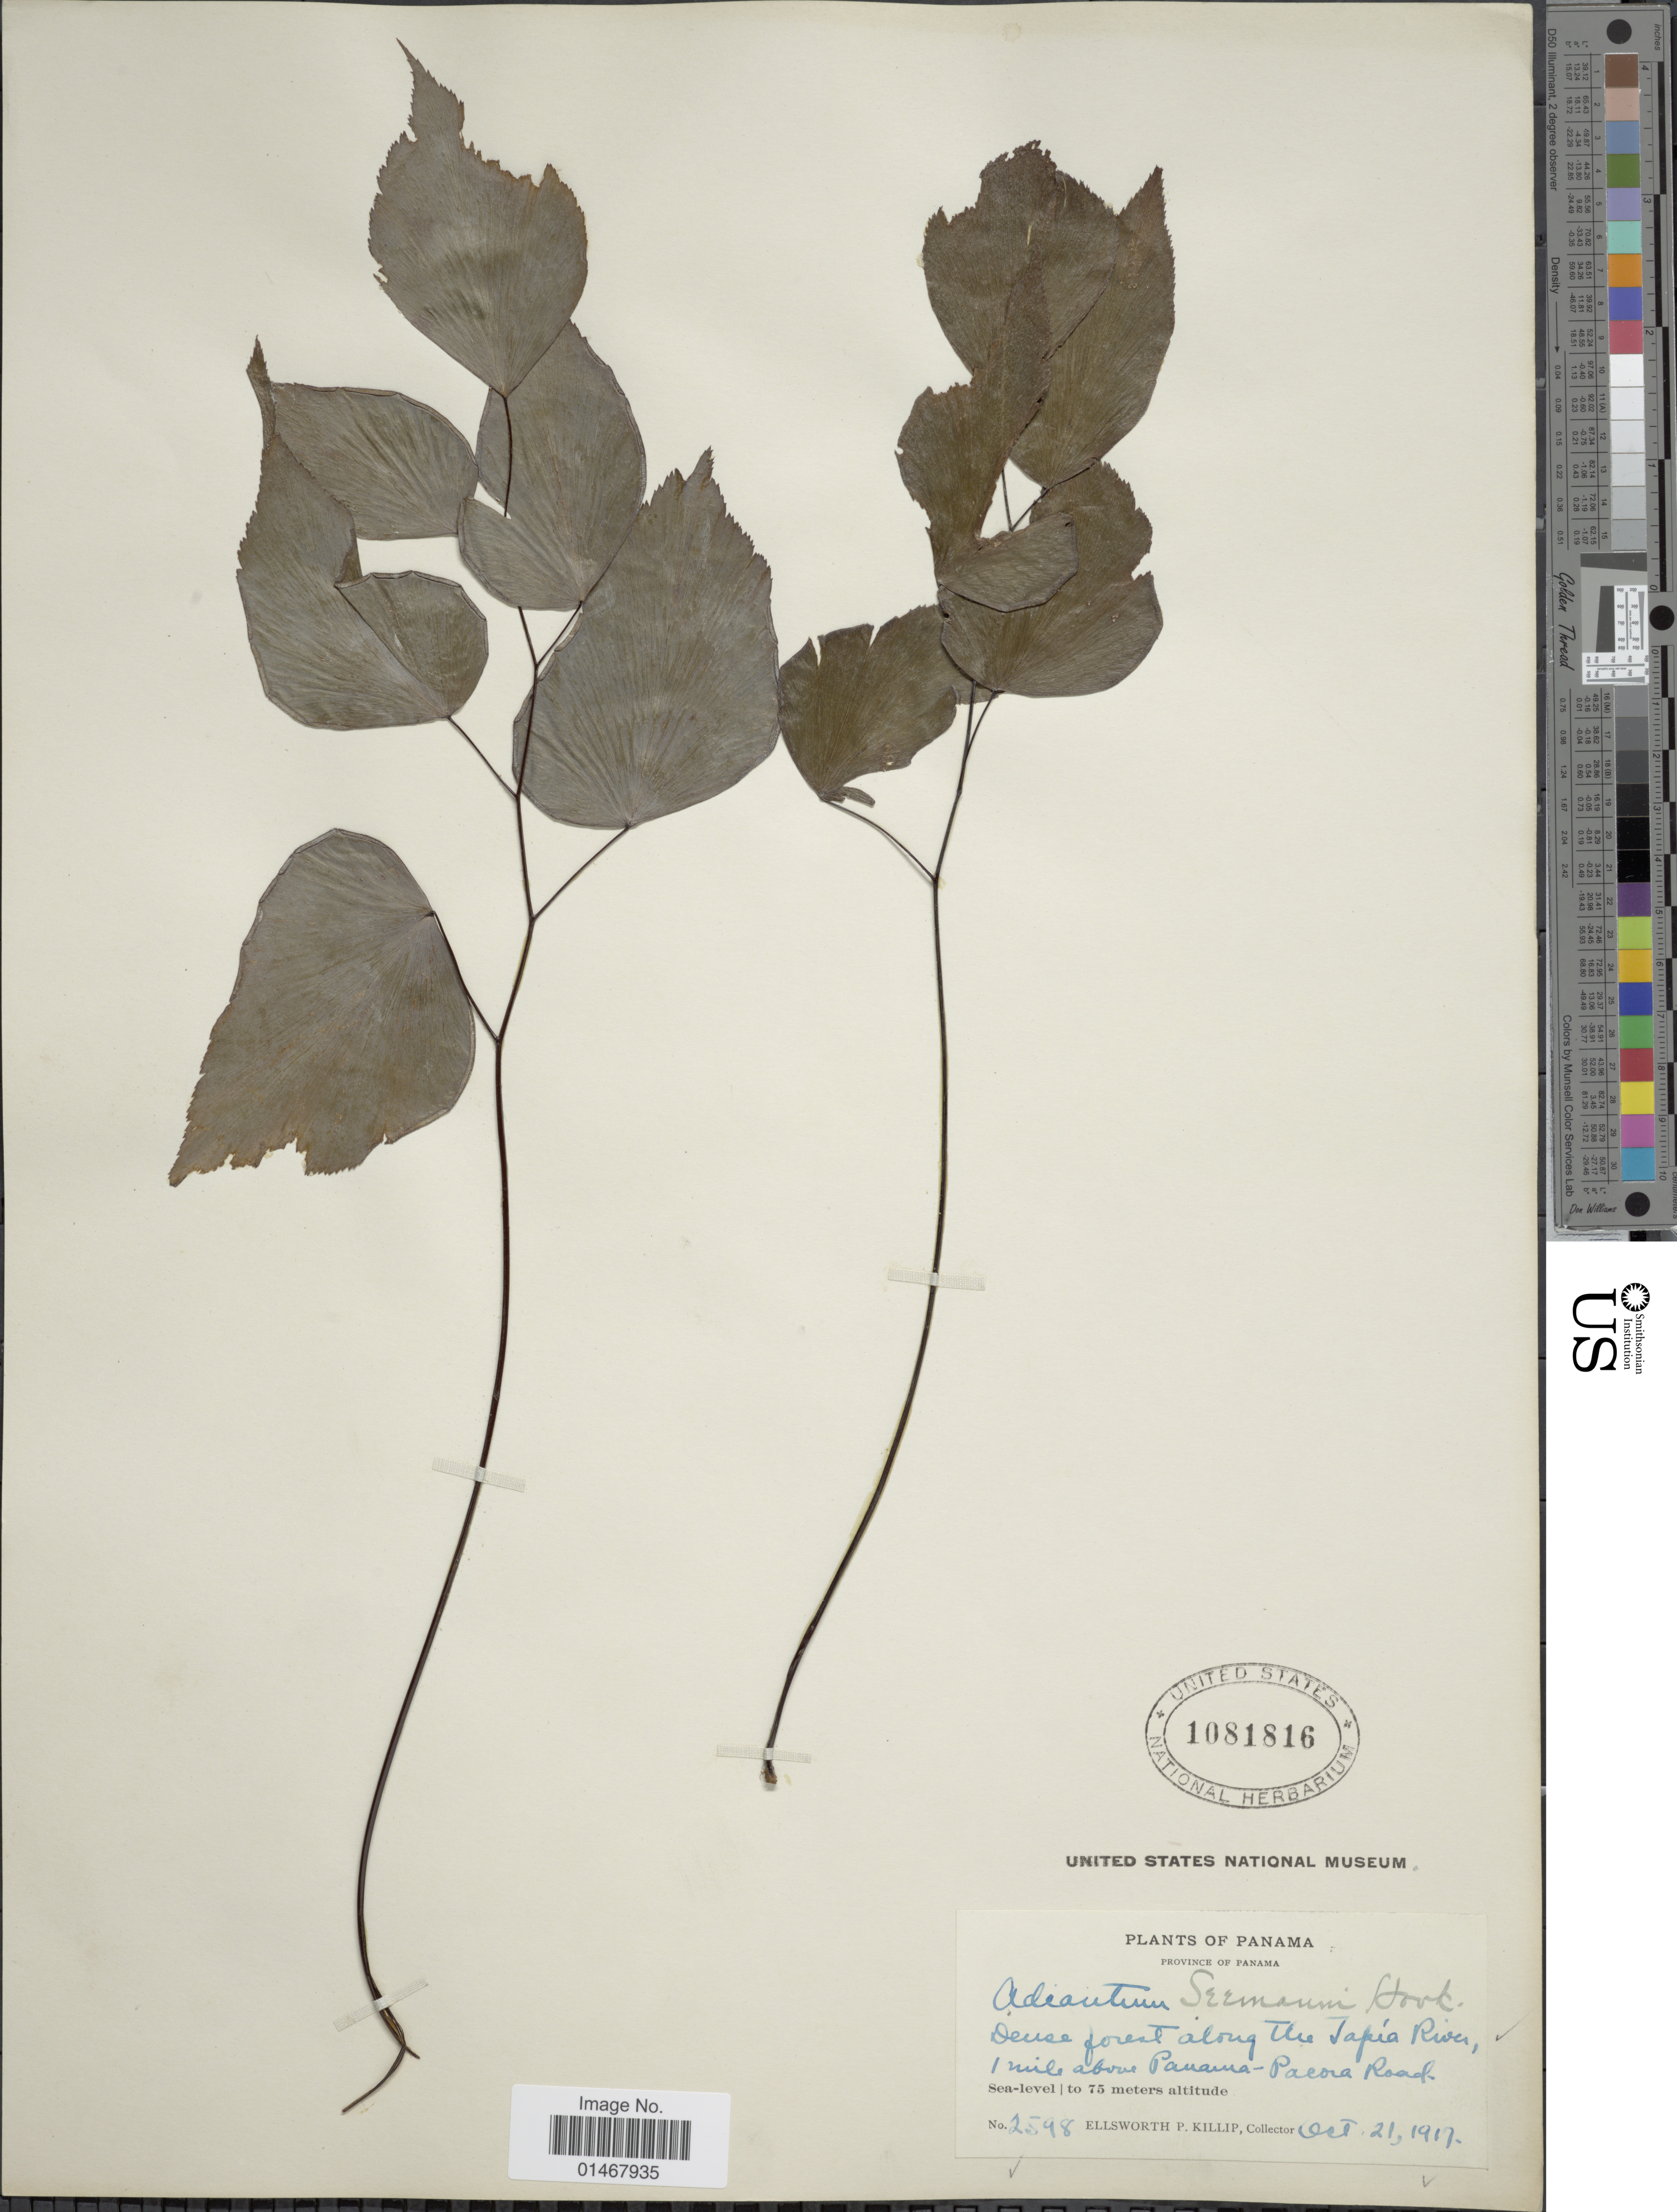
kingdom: Plantae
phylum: Tracheophyta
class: Polypodiopsida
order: Polypodiales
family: Pteridaceae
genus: Adiantum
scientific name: Adiantum seemannii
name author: Hook.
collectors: E. P. Killip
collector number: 2598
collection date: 1917-10-21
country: Panama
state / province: Panamá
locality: Province of Panama, Dense forest along the Japia River, ½1 mile south of Panama-Pacora Road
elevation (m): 75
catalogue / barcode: US 1081816